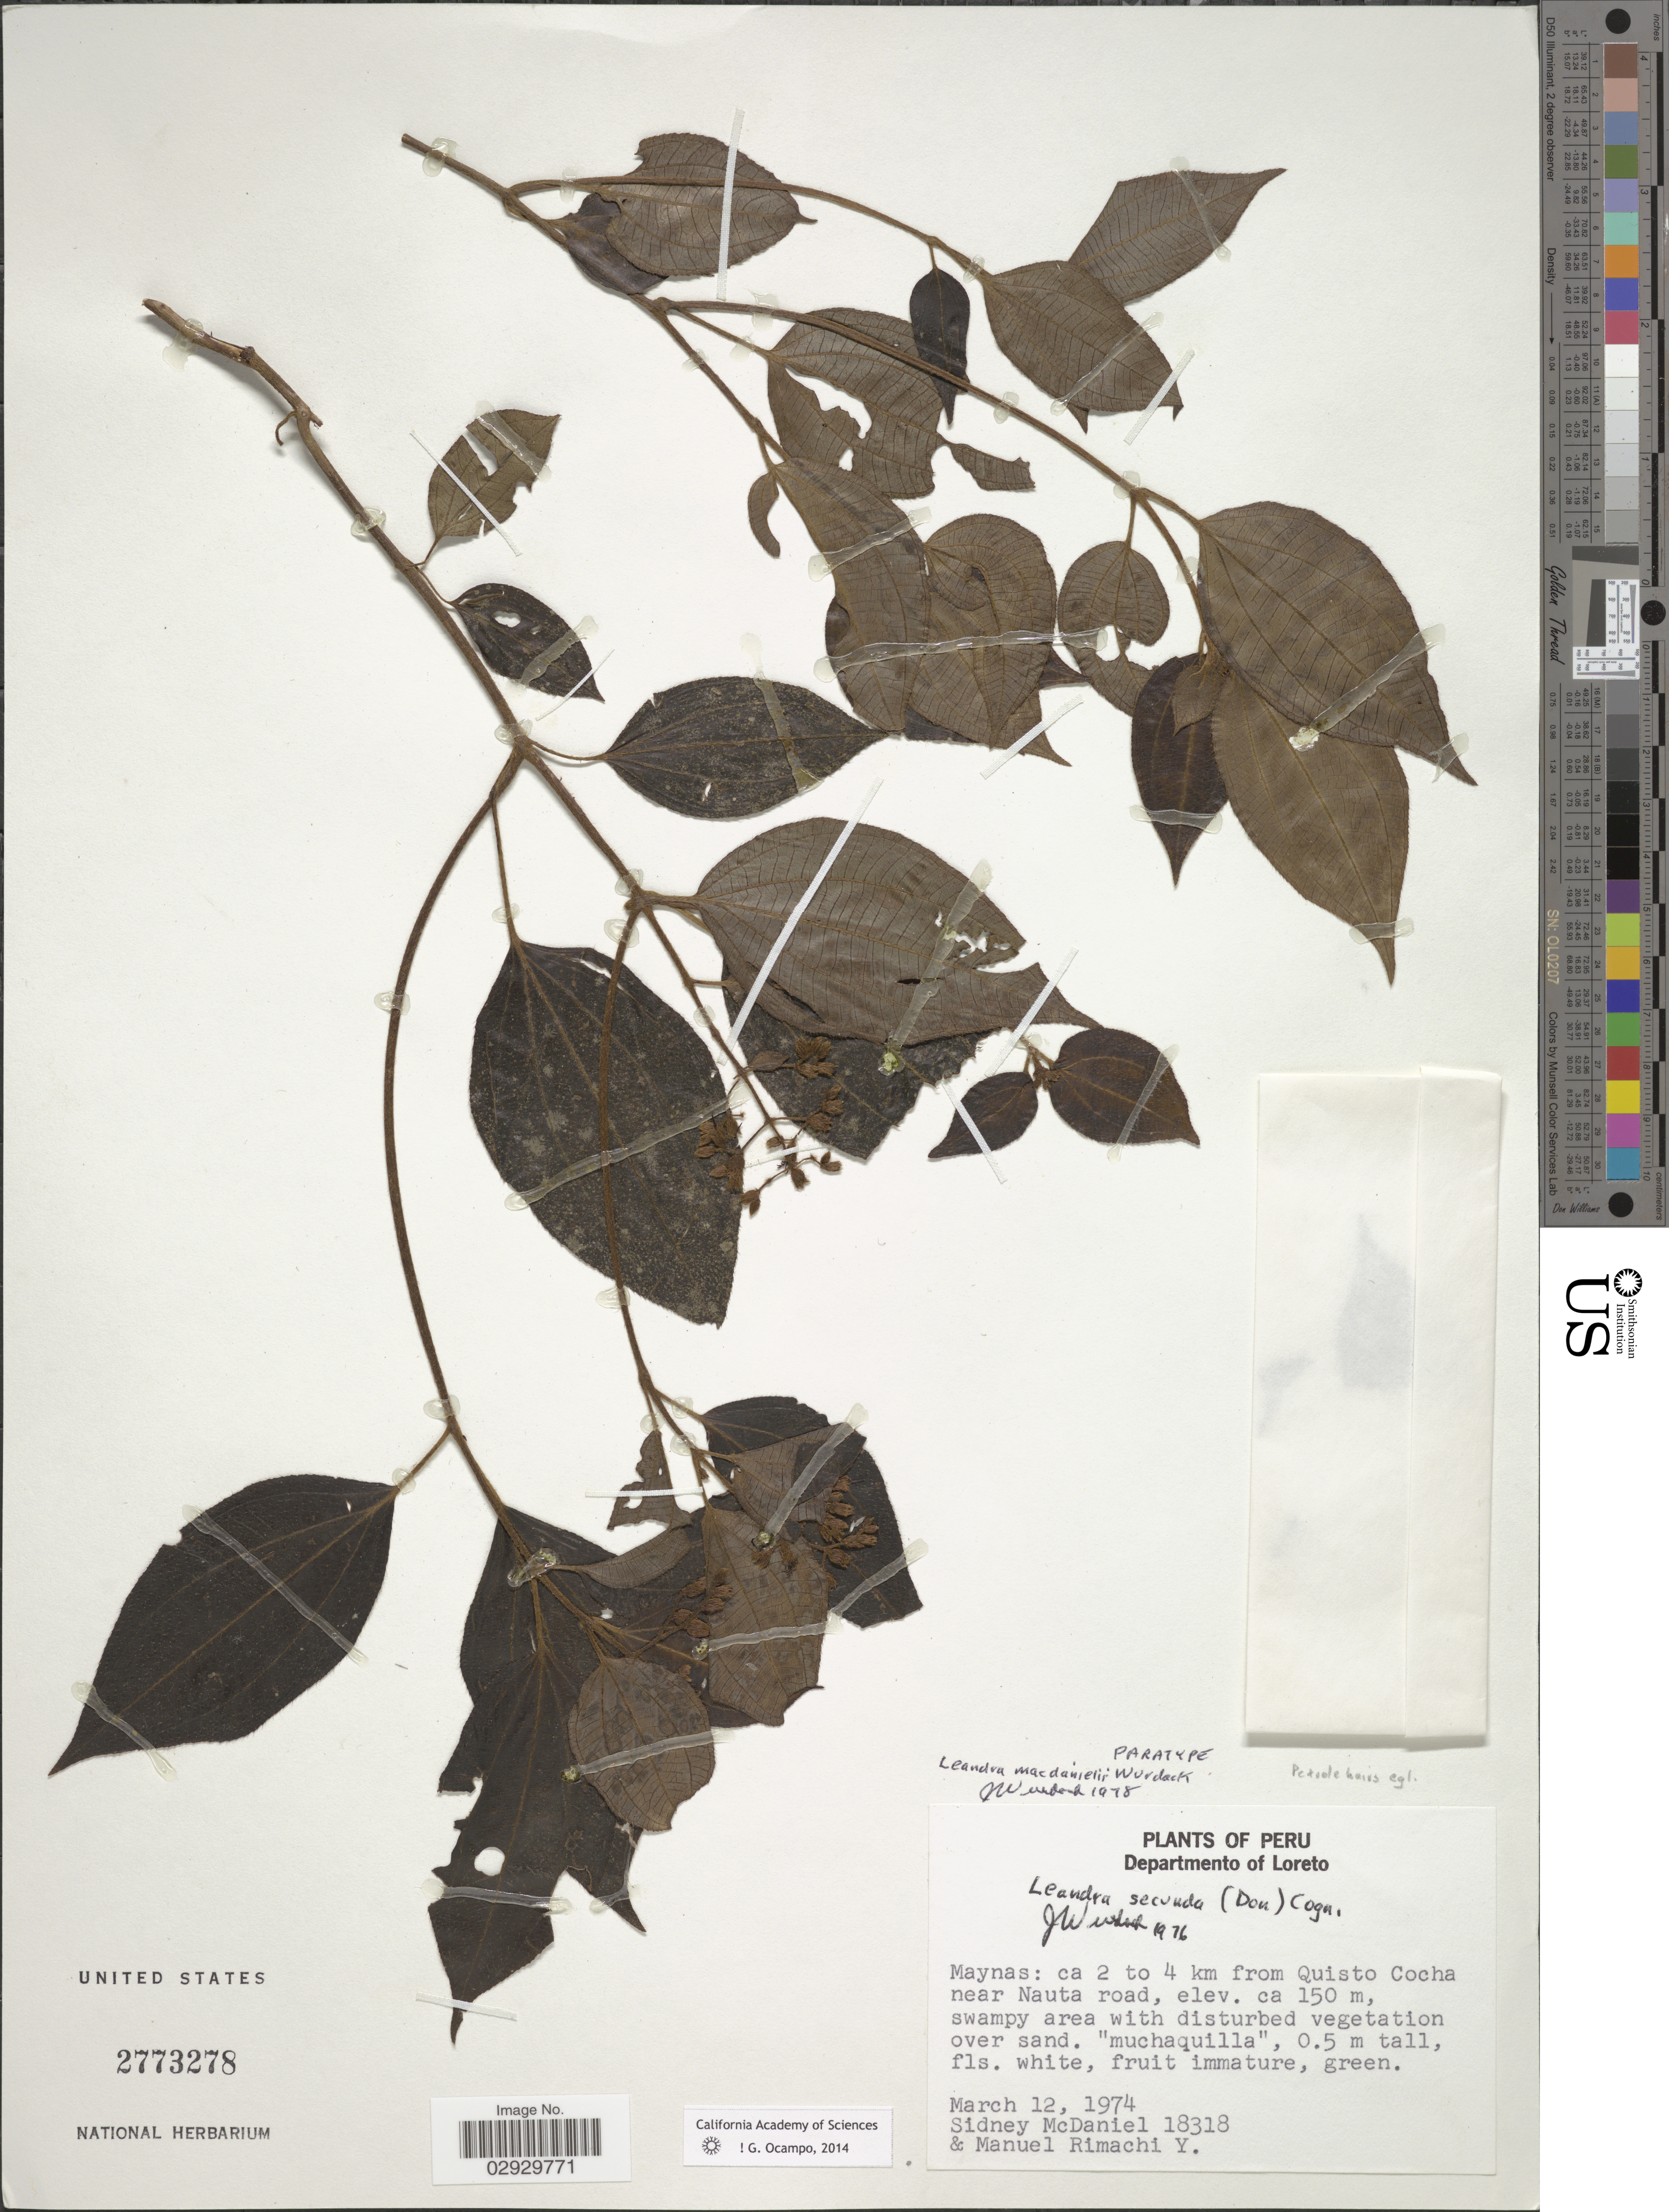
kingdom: Plantae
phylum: Tracheophyta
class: Magnoliopsida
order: Myrtales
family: Melastomataceae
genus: Leandra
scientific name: Leandra macdanielii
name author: Wurdack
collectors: S. McDaniel & M. Rimachi Y.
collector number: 18318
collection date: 1974-03-12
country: Peru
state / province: Loreto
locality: Departmento of Loreto, Maynas: ca 2 to 4 km from Quisto Cocha near Nauta road.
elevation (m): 150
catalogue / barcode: US 2773278